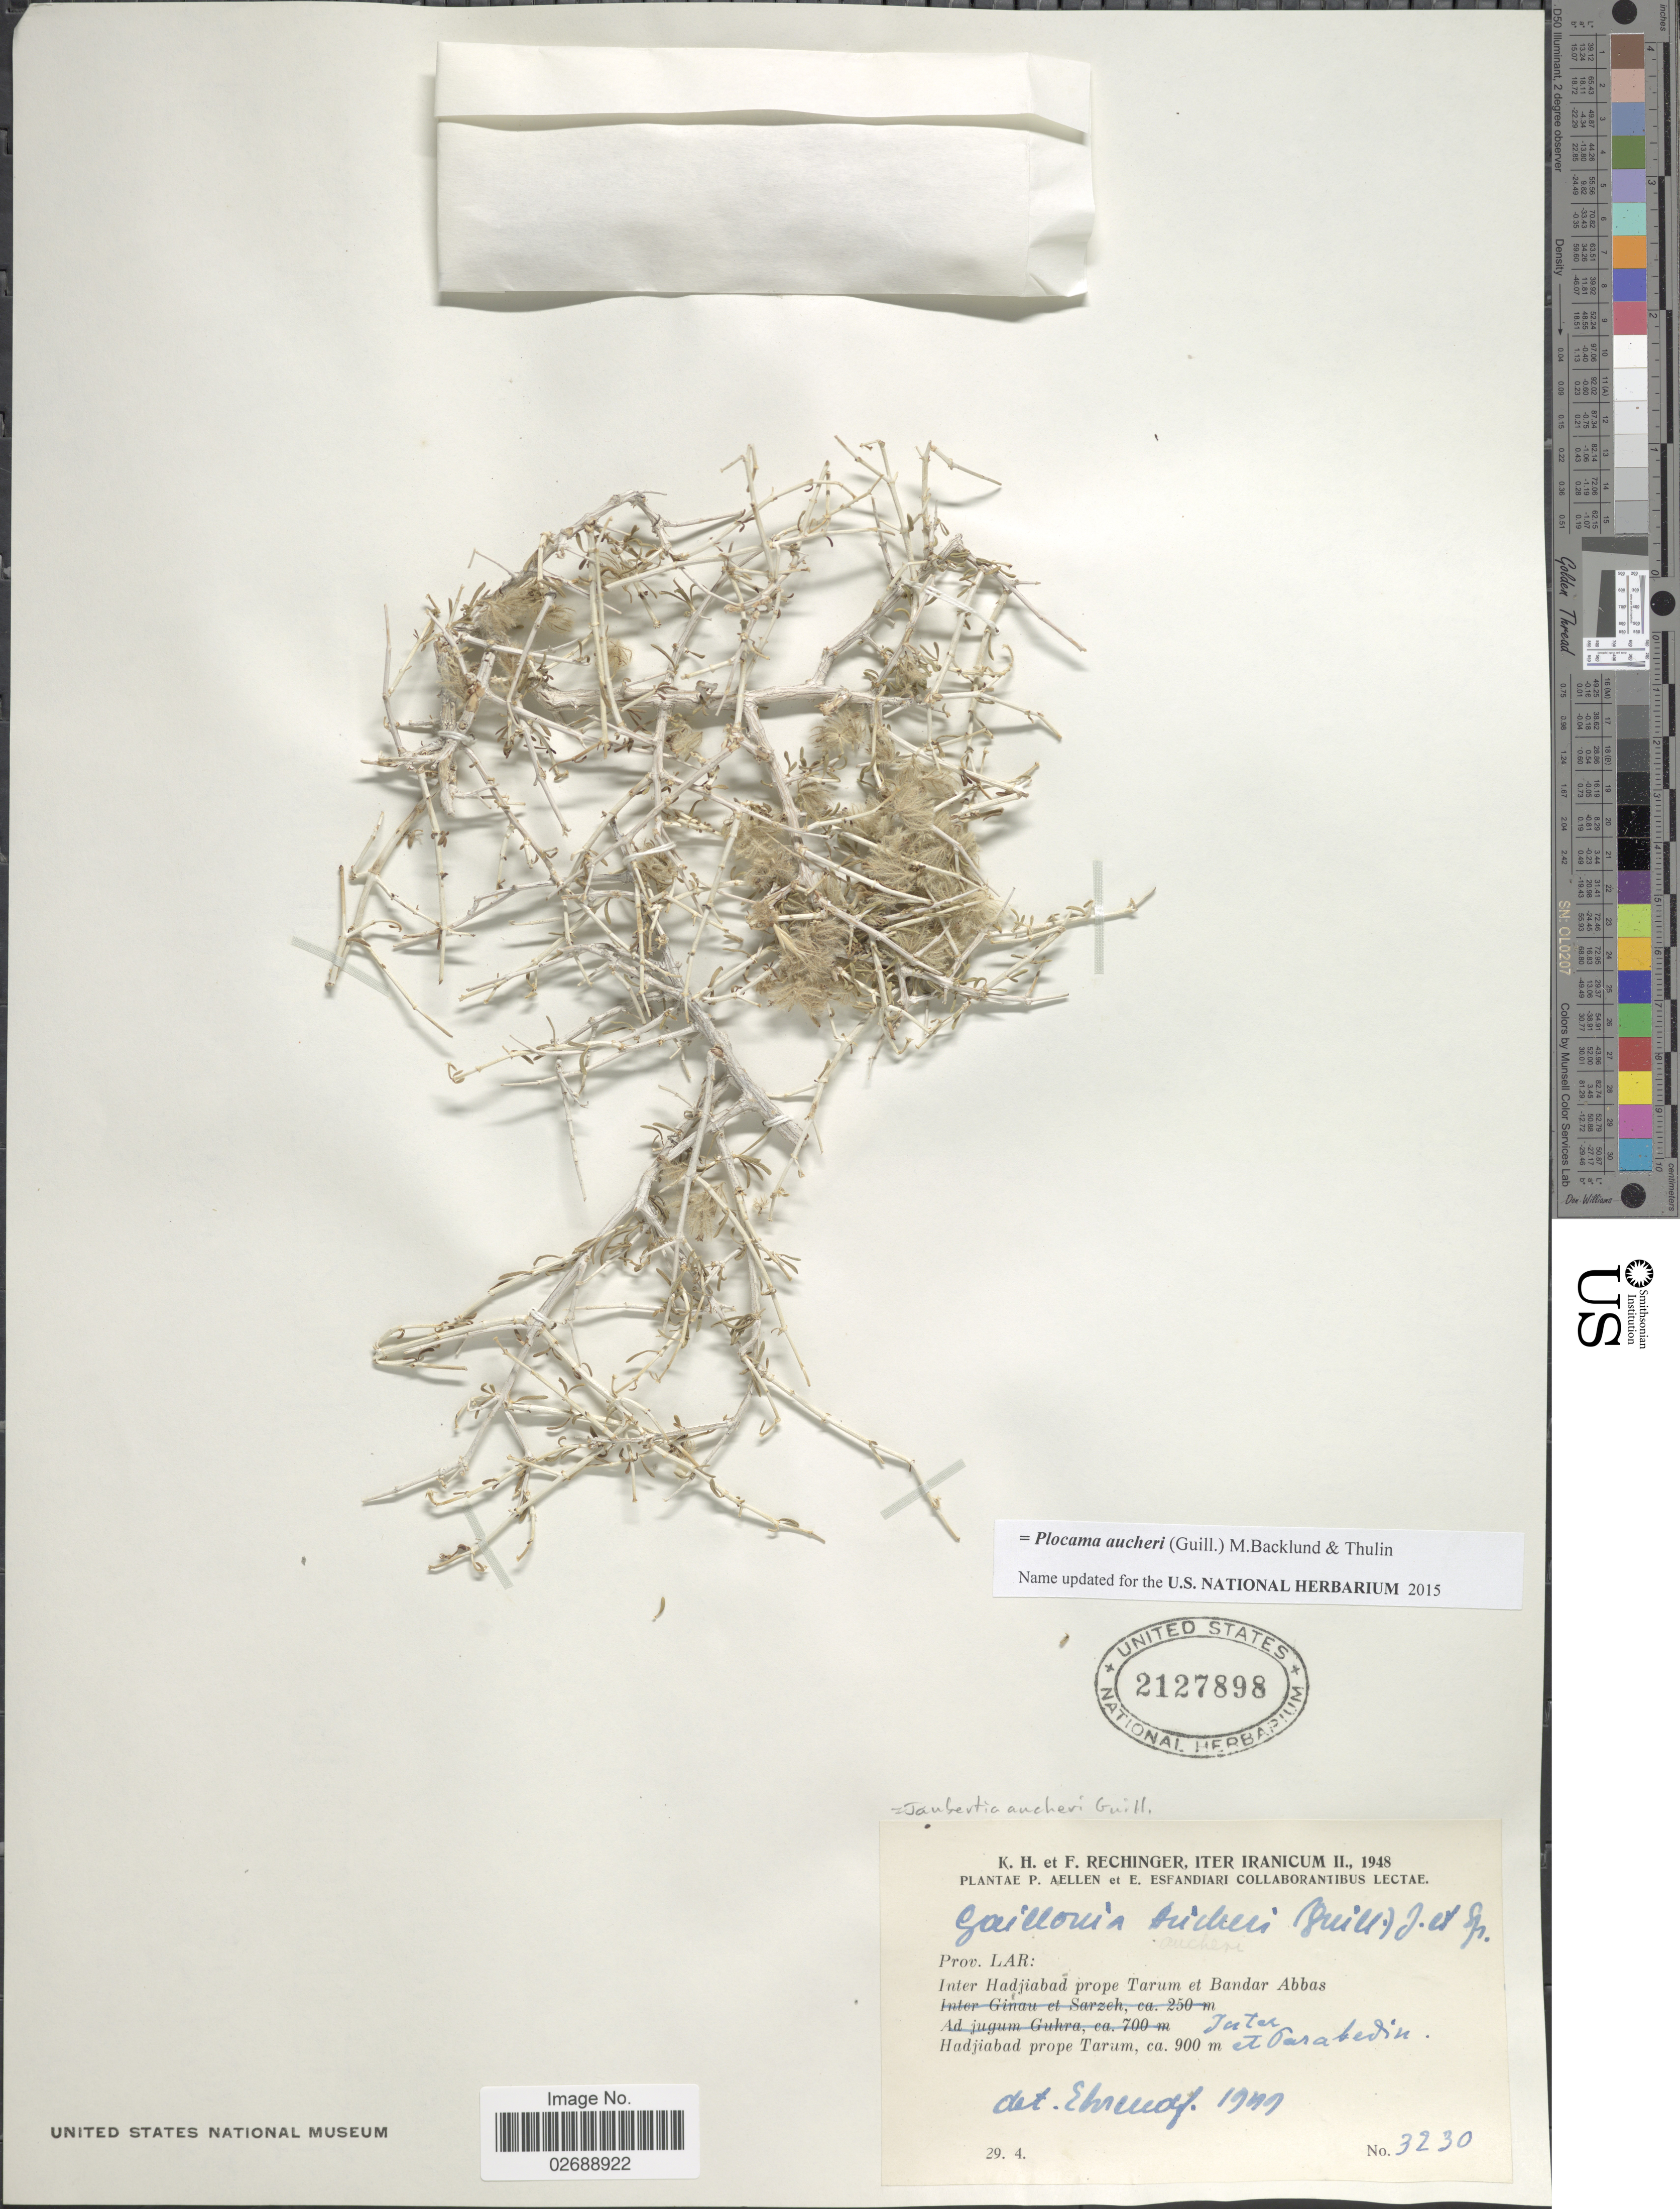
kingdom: Plantae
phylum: Tracheophyta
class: Magnoliopsida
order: Gentianales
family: Rubiaceae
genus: Plocama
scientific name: Plocama aucheri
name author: (Guill.) M.Backlund & Thulin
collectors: K. H. Rechinger & F. Rechinger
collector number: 3230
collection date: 1948-04-29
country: Iran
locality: Prov. Lar. Inter Hadjiabad prope Tarum et Bandar Abbas. Hadjiabad prope Tarum et Tarahedin [interpreted]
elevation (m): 900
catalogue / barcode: US 2127898